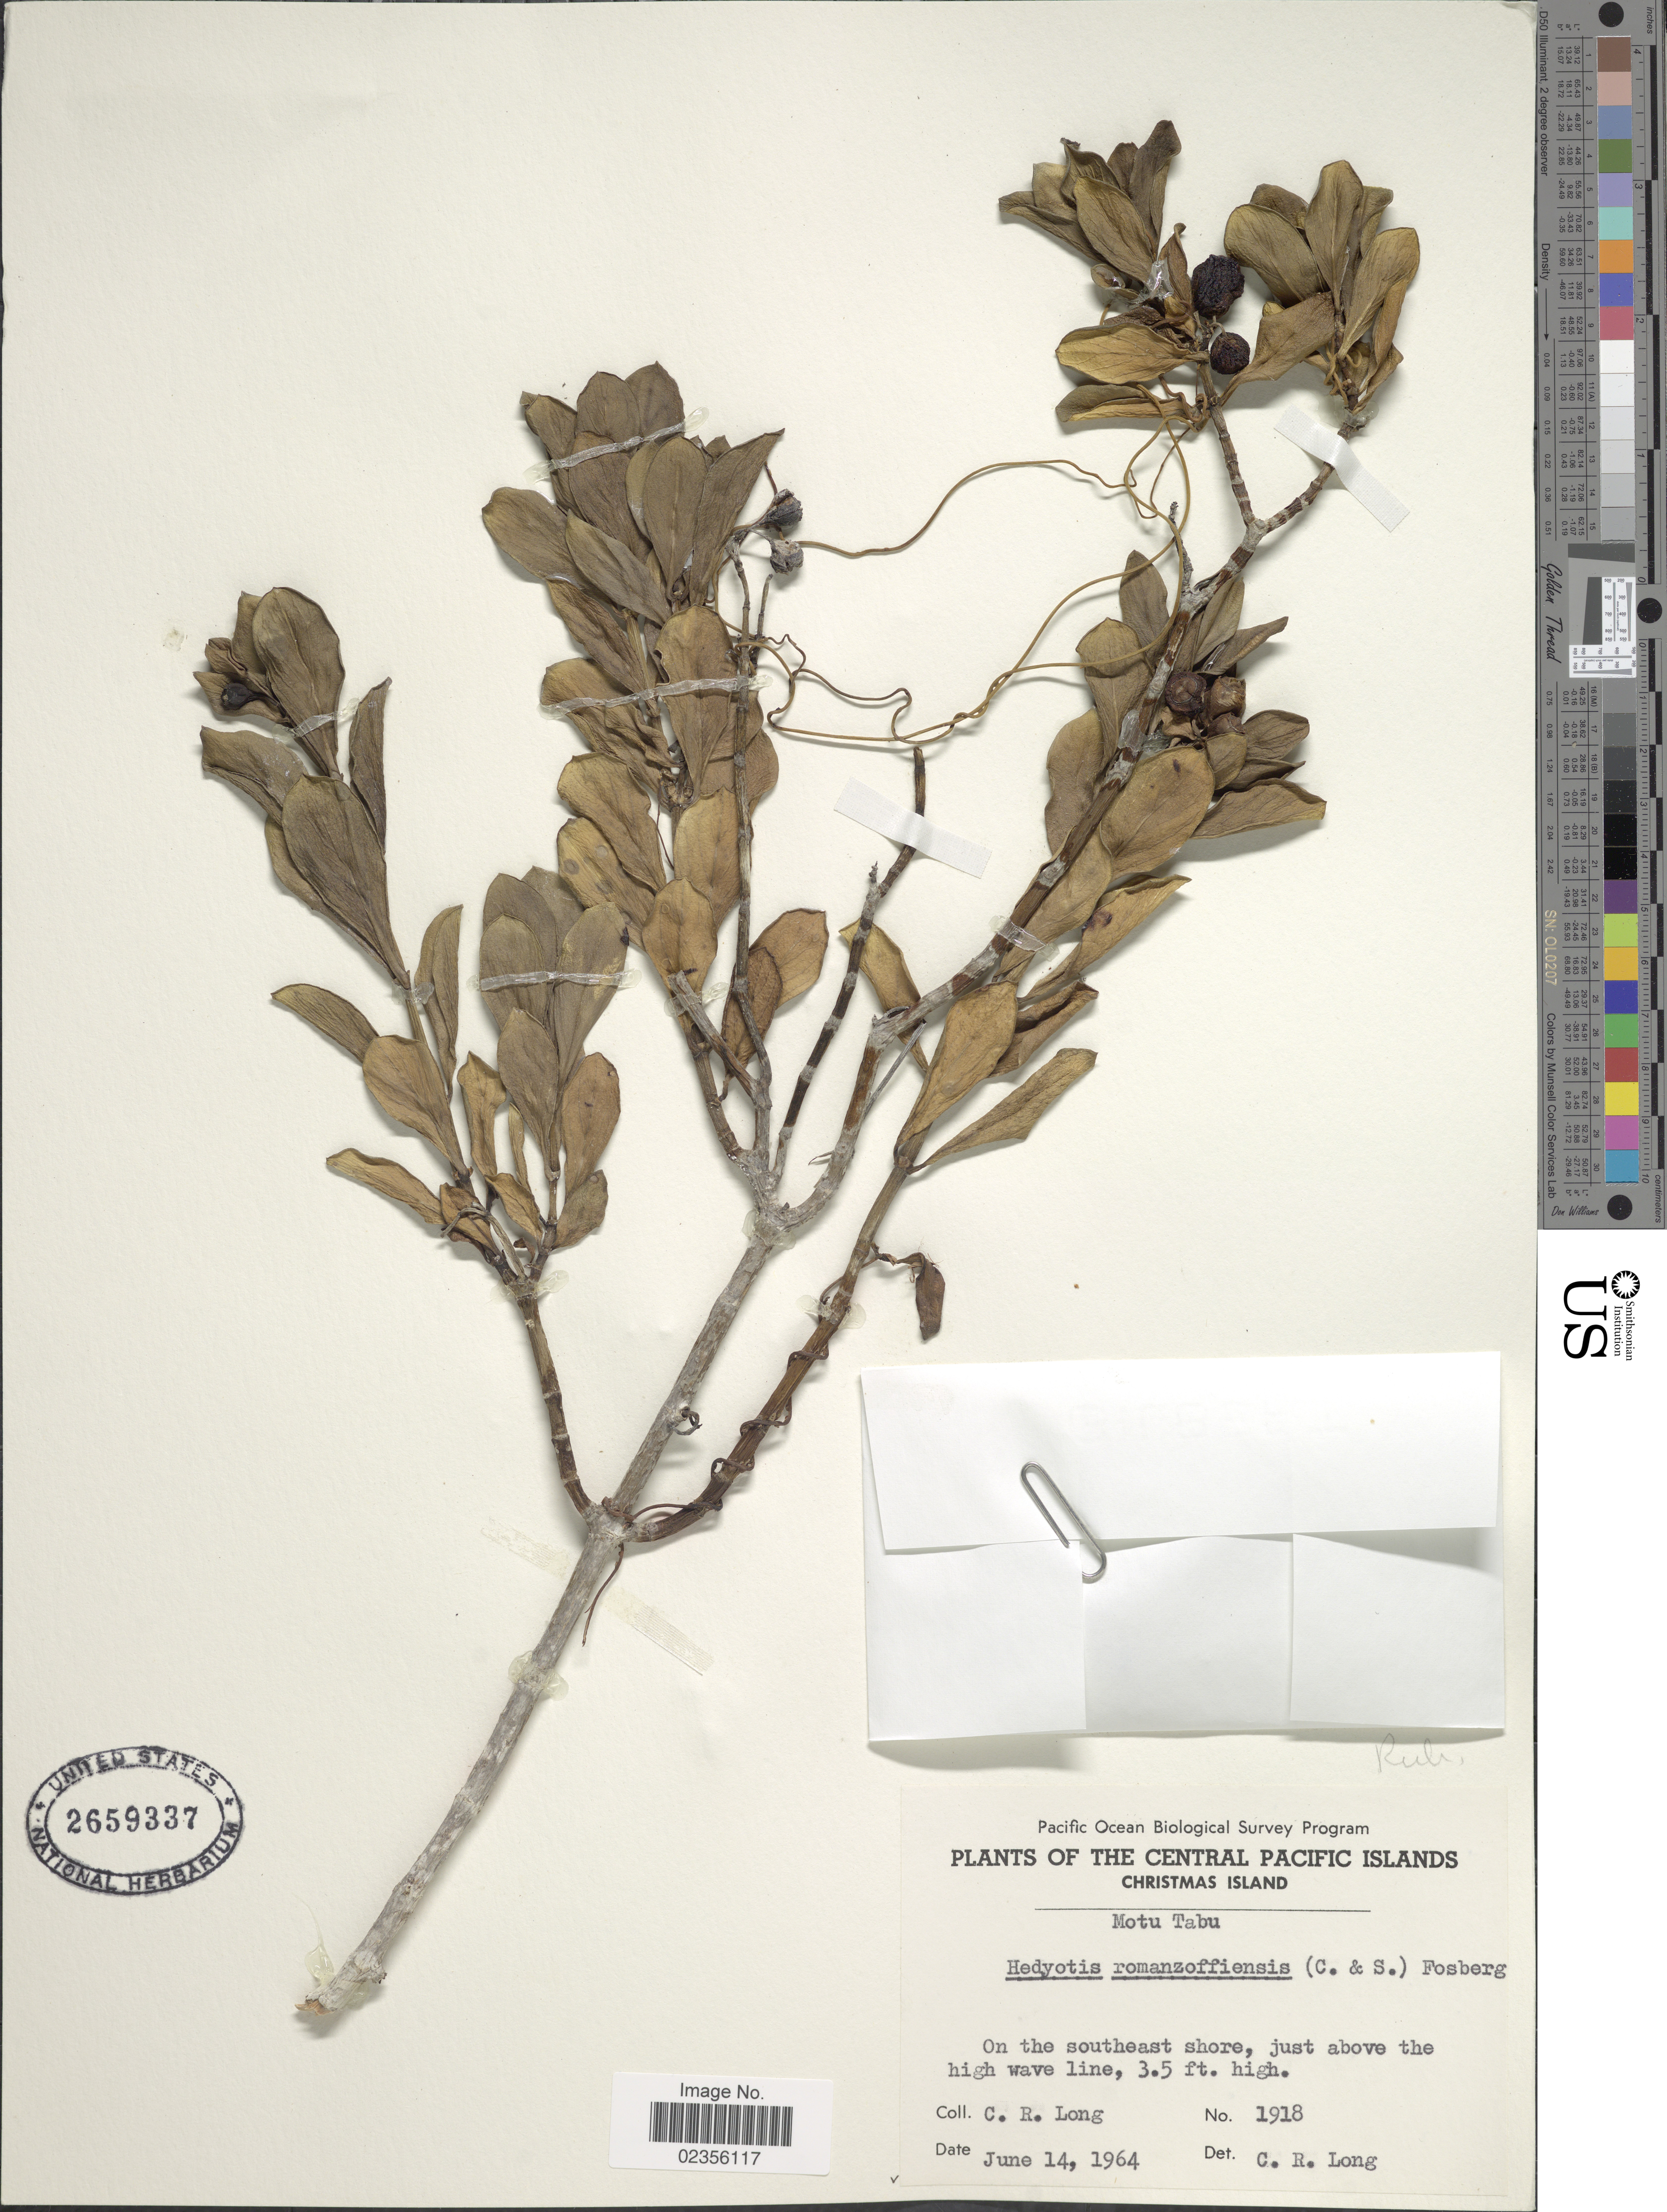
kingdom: Plantae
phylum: Tracheophyta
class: Magnoliopsida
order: Gentianales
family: Rubiaceae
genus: Kadua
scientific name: Kadua romanzoffiensis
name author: Cham. & Schltdl.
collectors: C. R. Long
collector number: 1918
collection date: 1964-06-14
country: Kiribati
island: Kiritimati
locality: Central Pacific Islands. Christmas Island. Motu Tabu. On the southeast shore, just above the high wave line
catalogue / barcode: US 2659337